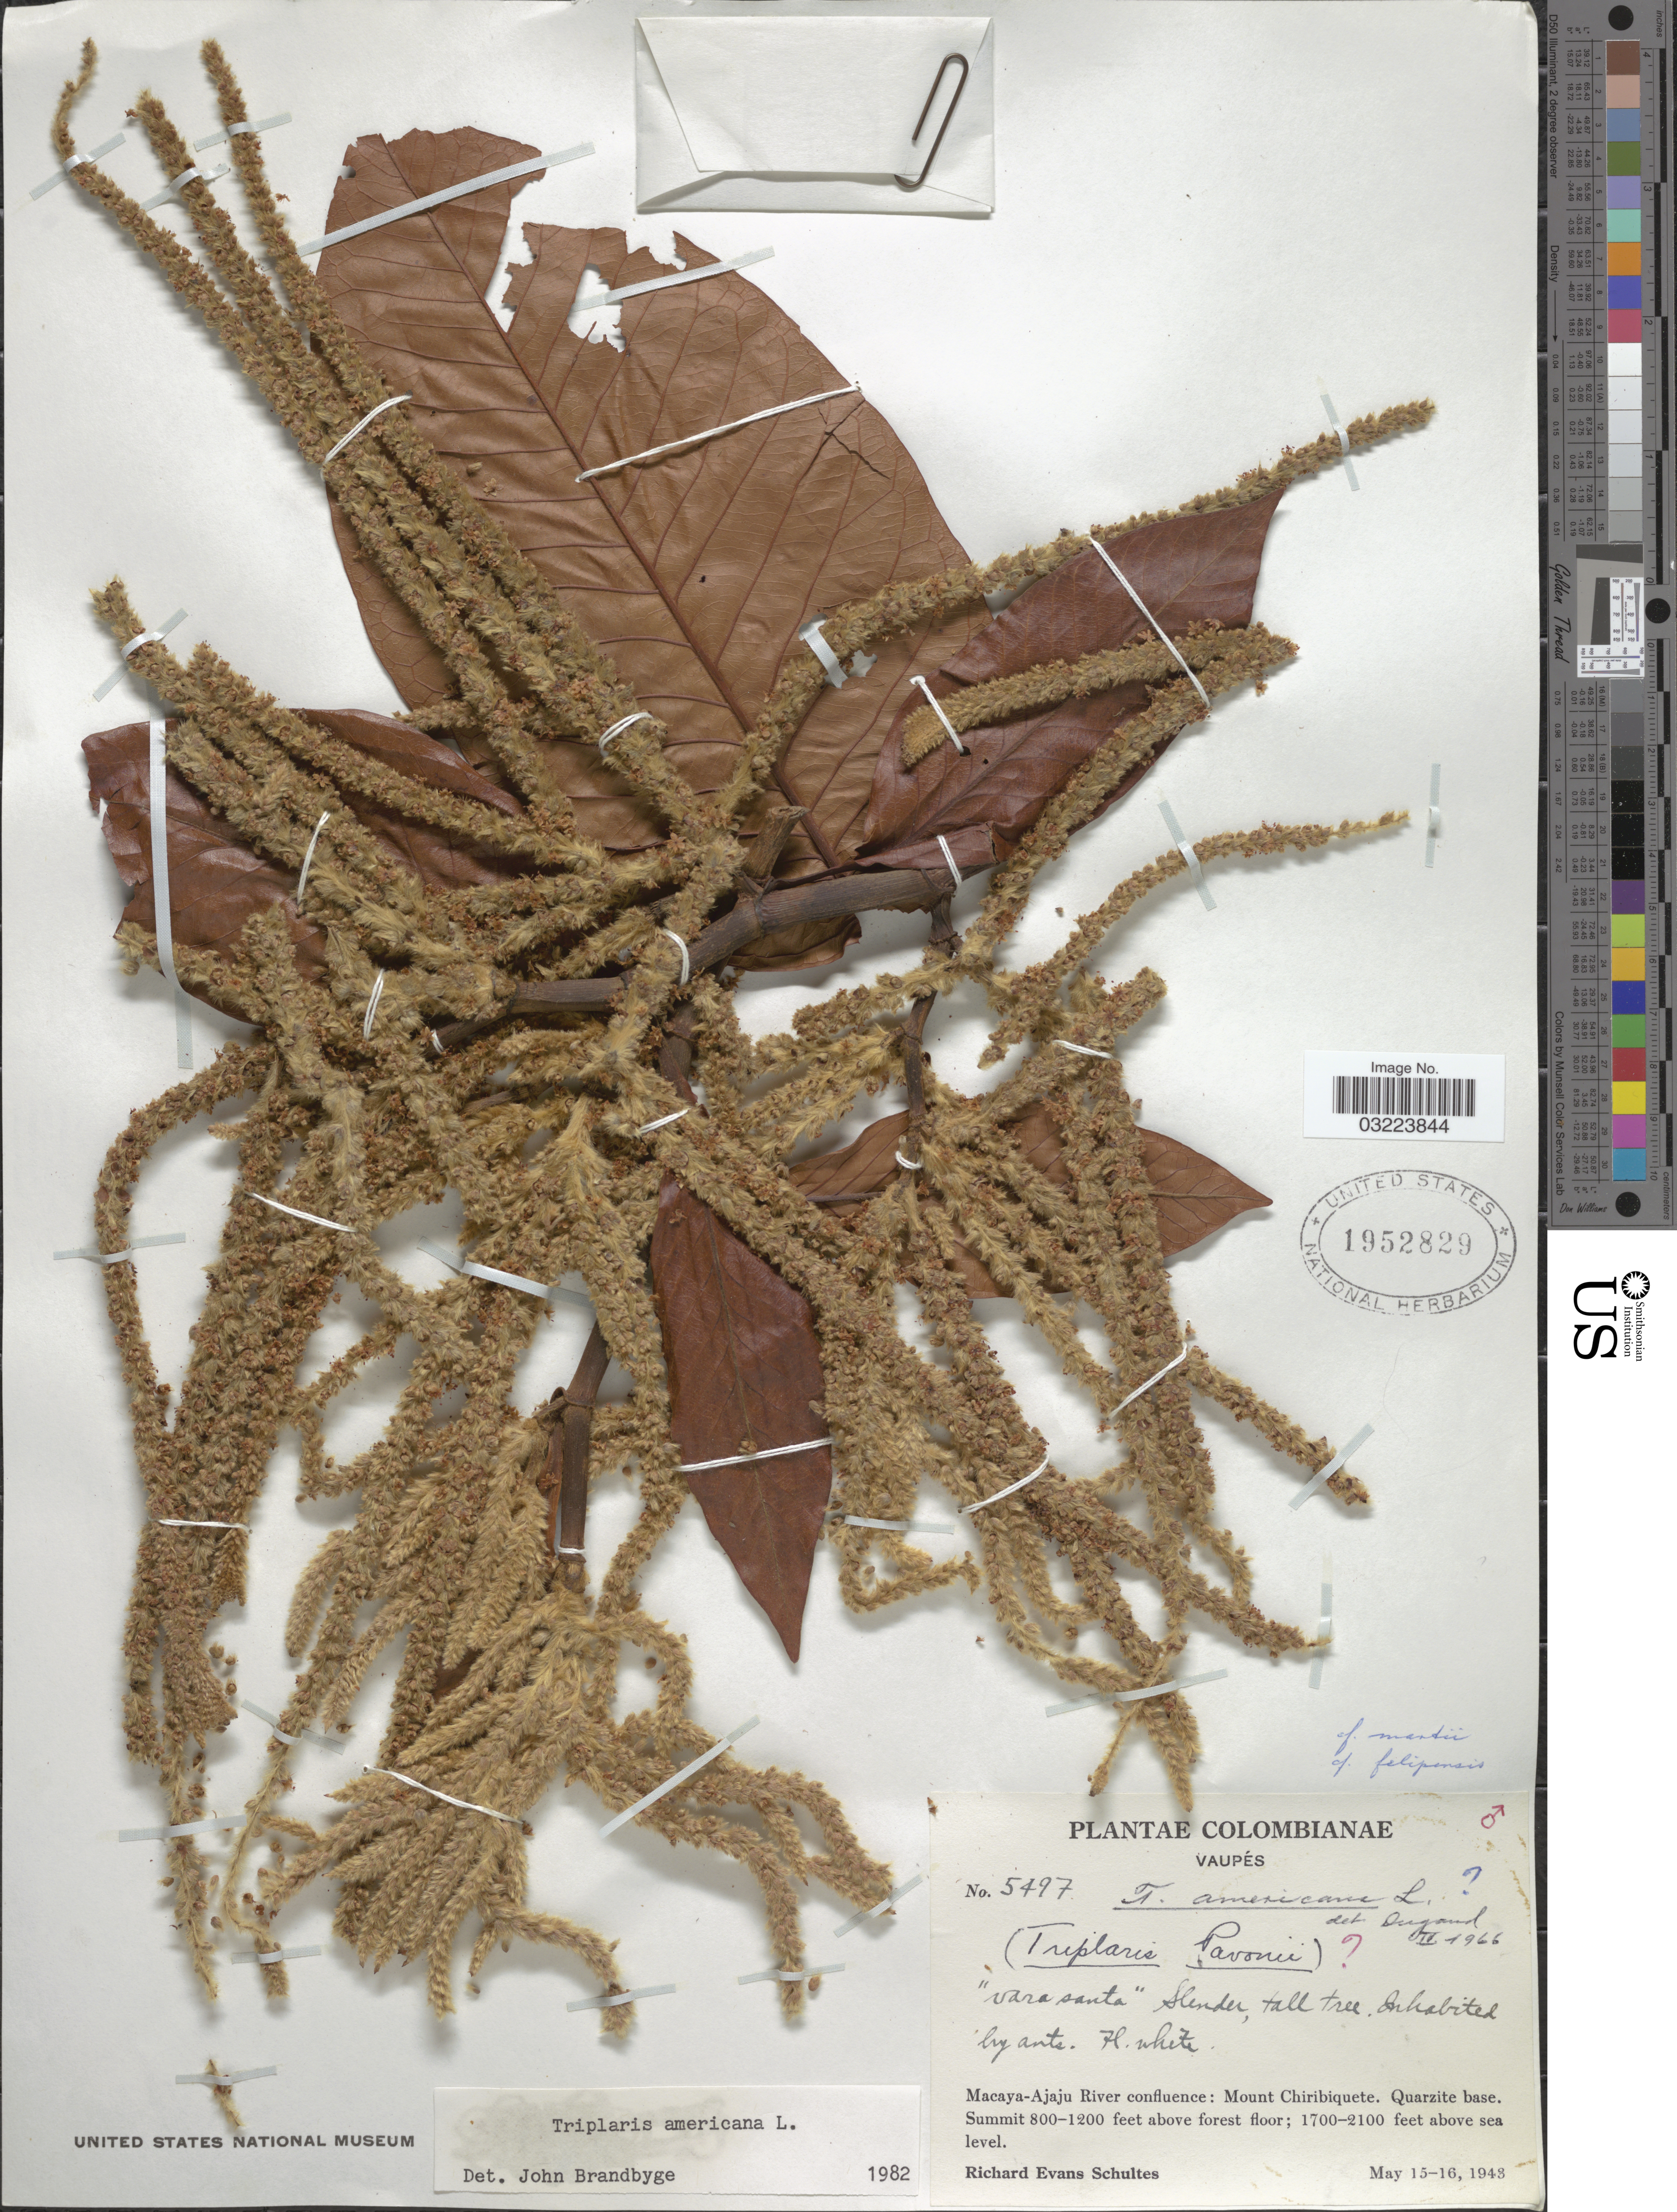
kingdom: Plantae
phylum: Tracheophyta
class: Magnoliopsida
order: Caryophyllales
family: Polygonaceae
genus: Triplaris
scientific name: Triplaris americana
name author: L.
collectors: R. E. Schultes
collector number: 5497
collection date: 1943-05-15/1943-05-16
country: Colombia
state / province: Vaupés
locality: Macaya-Ajaju River confluence: Mount Chiribiquete. Quarzite base. Summit 800-1200 feet above forest floor.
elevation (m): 518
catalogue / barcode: US 1952829